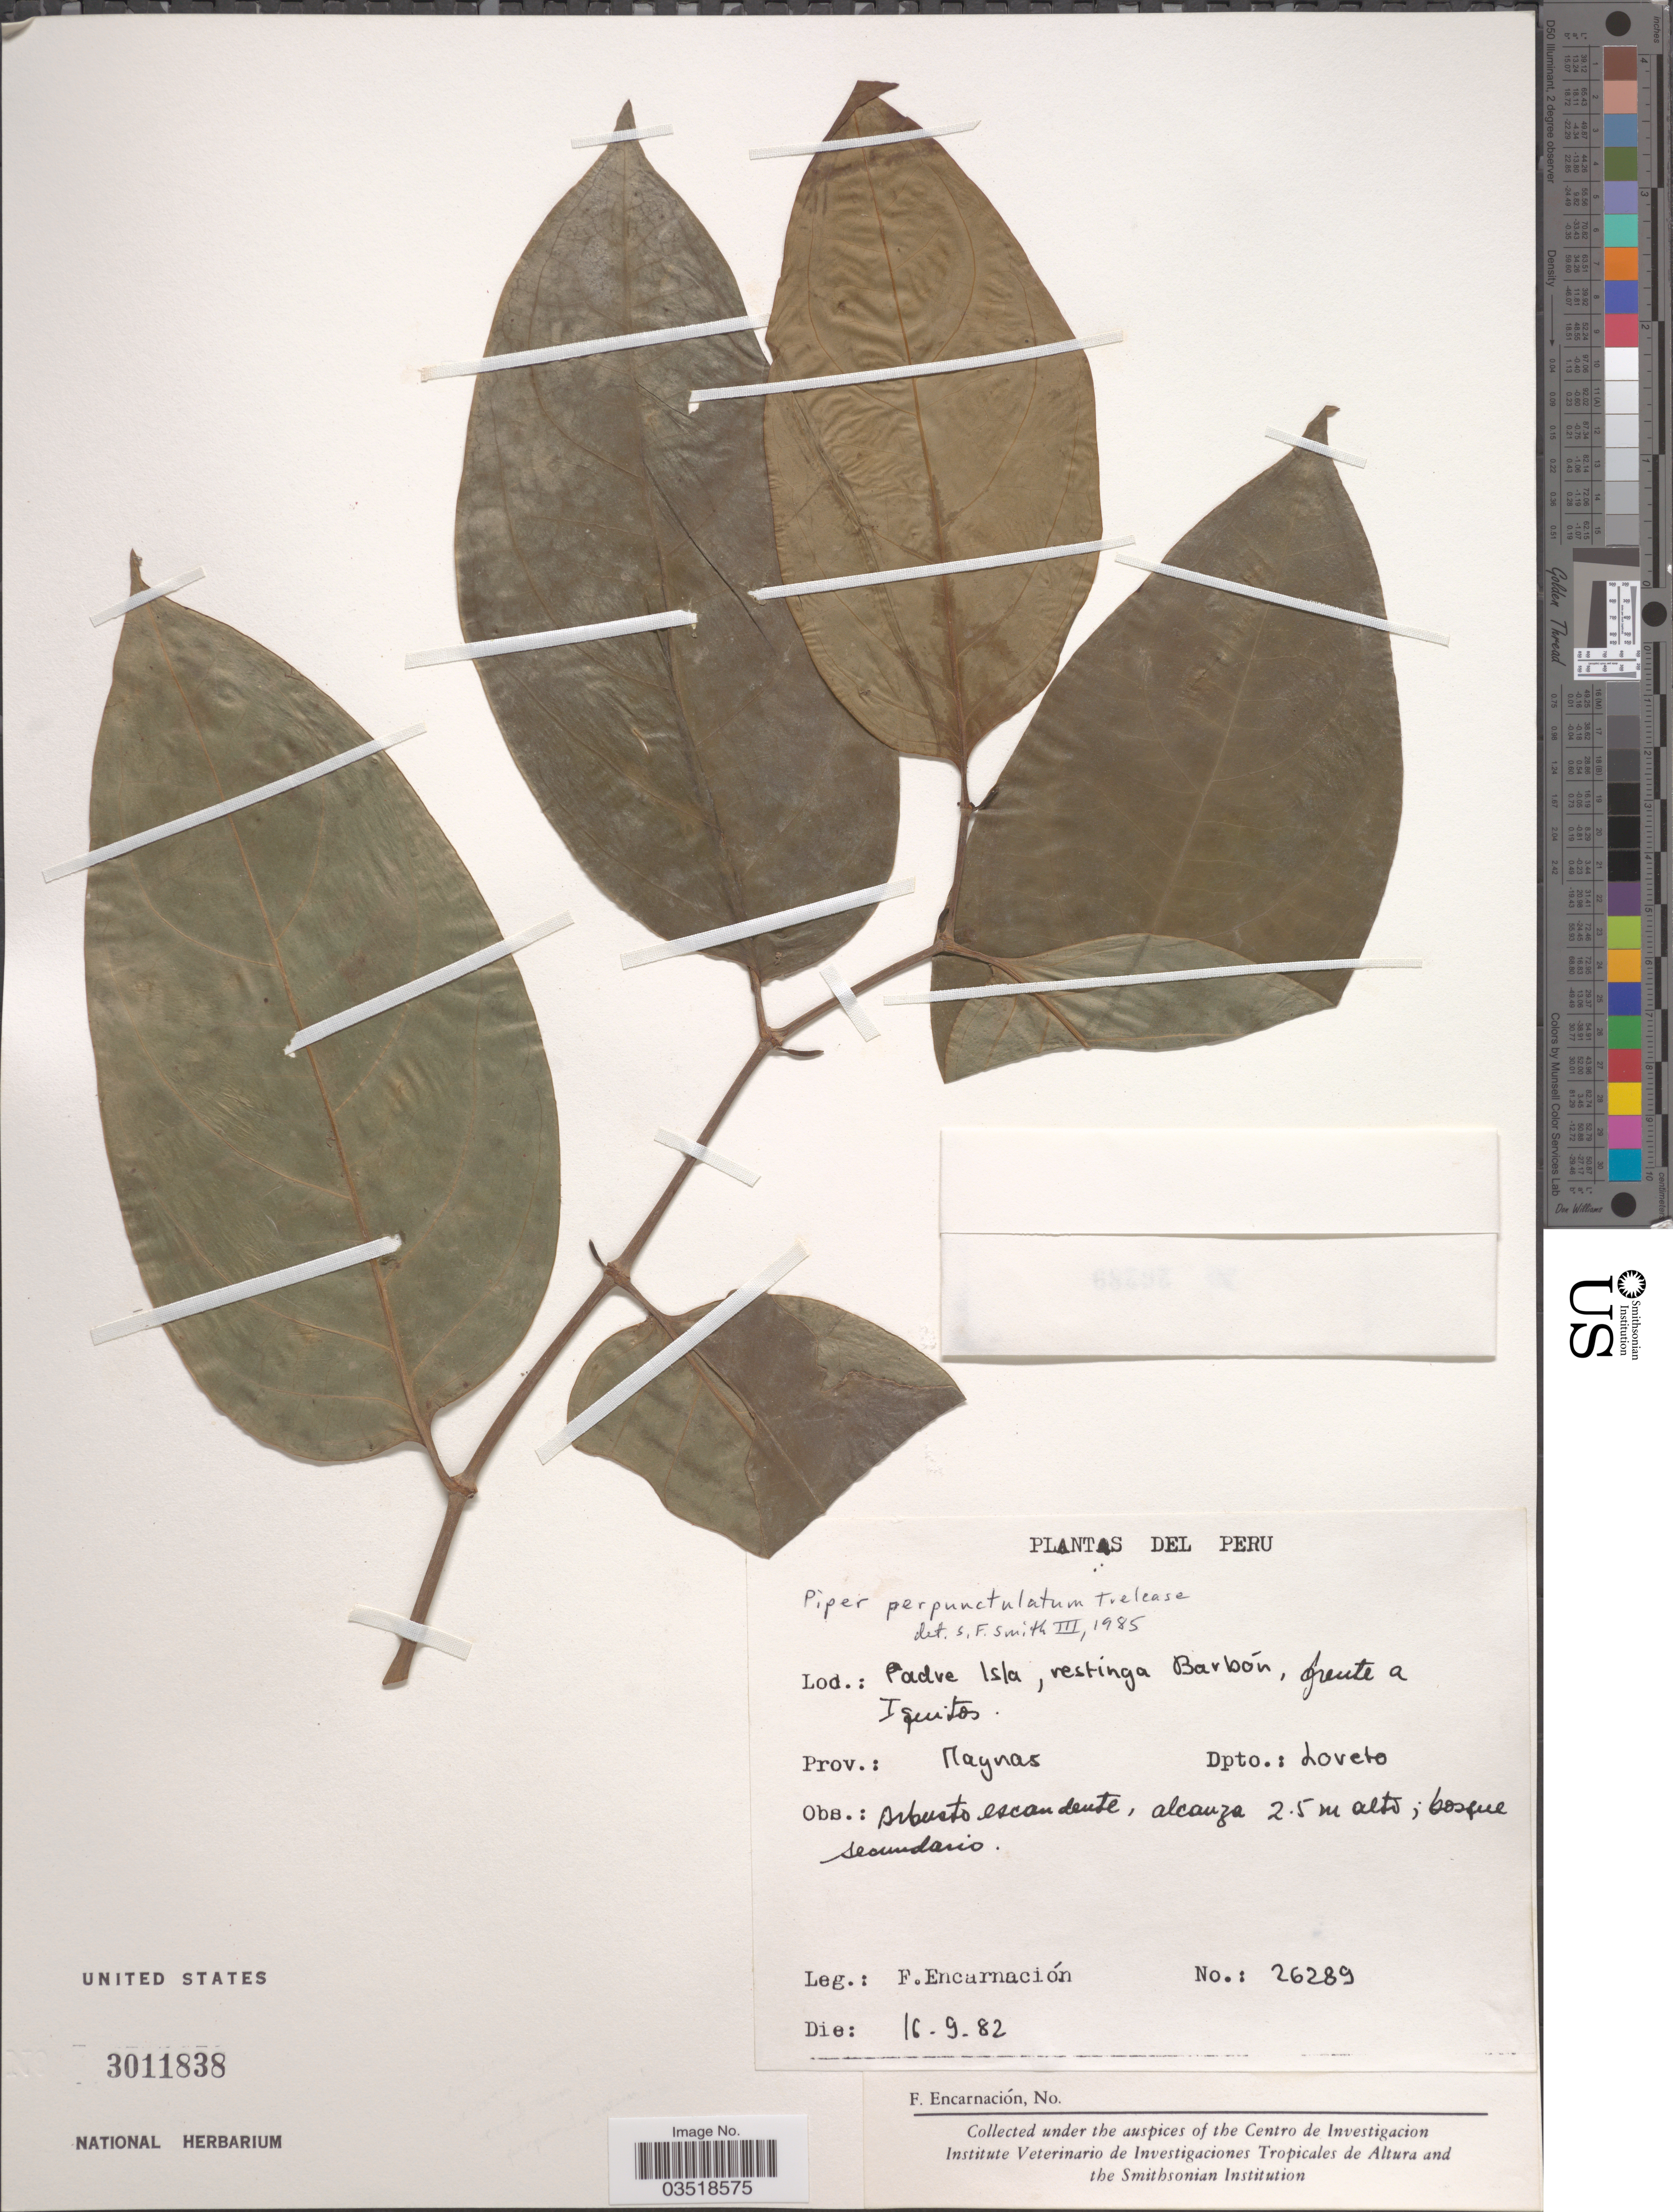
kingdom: Plantae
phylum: Tracheophyta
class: Magnoliopsida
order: Piperales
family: Piperaceae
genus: Piper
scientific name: Piper perpunctulatum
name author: Trel.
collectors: F. Encarnación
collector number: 26289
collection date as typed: Transcribed d/m/y: 16/9/82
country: Peru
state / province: Loreto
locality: Padre Isla, restinga Barbón, frente a Iquitos. Prov.: Maynas. Dpto.: Loreto.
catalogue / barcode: US 3011838